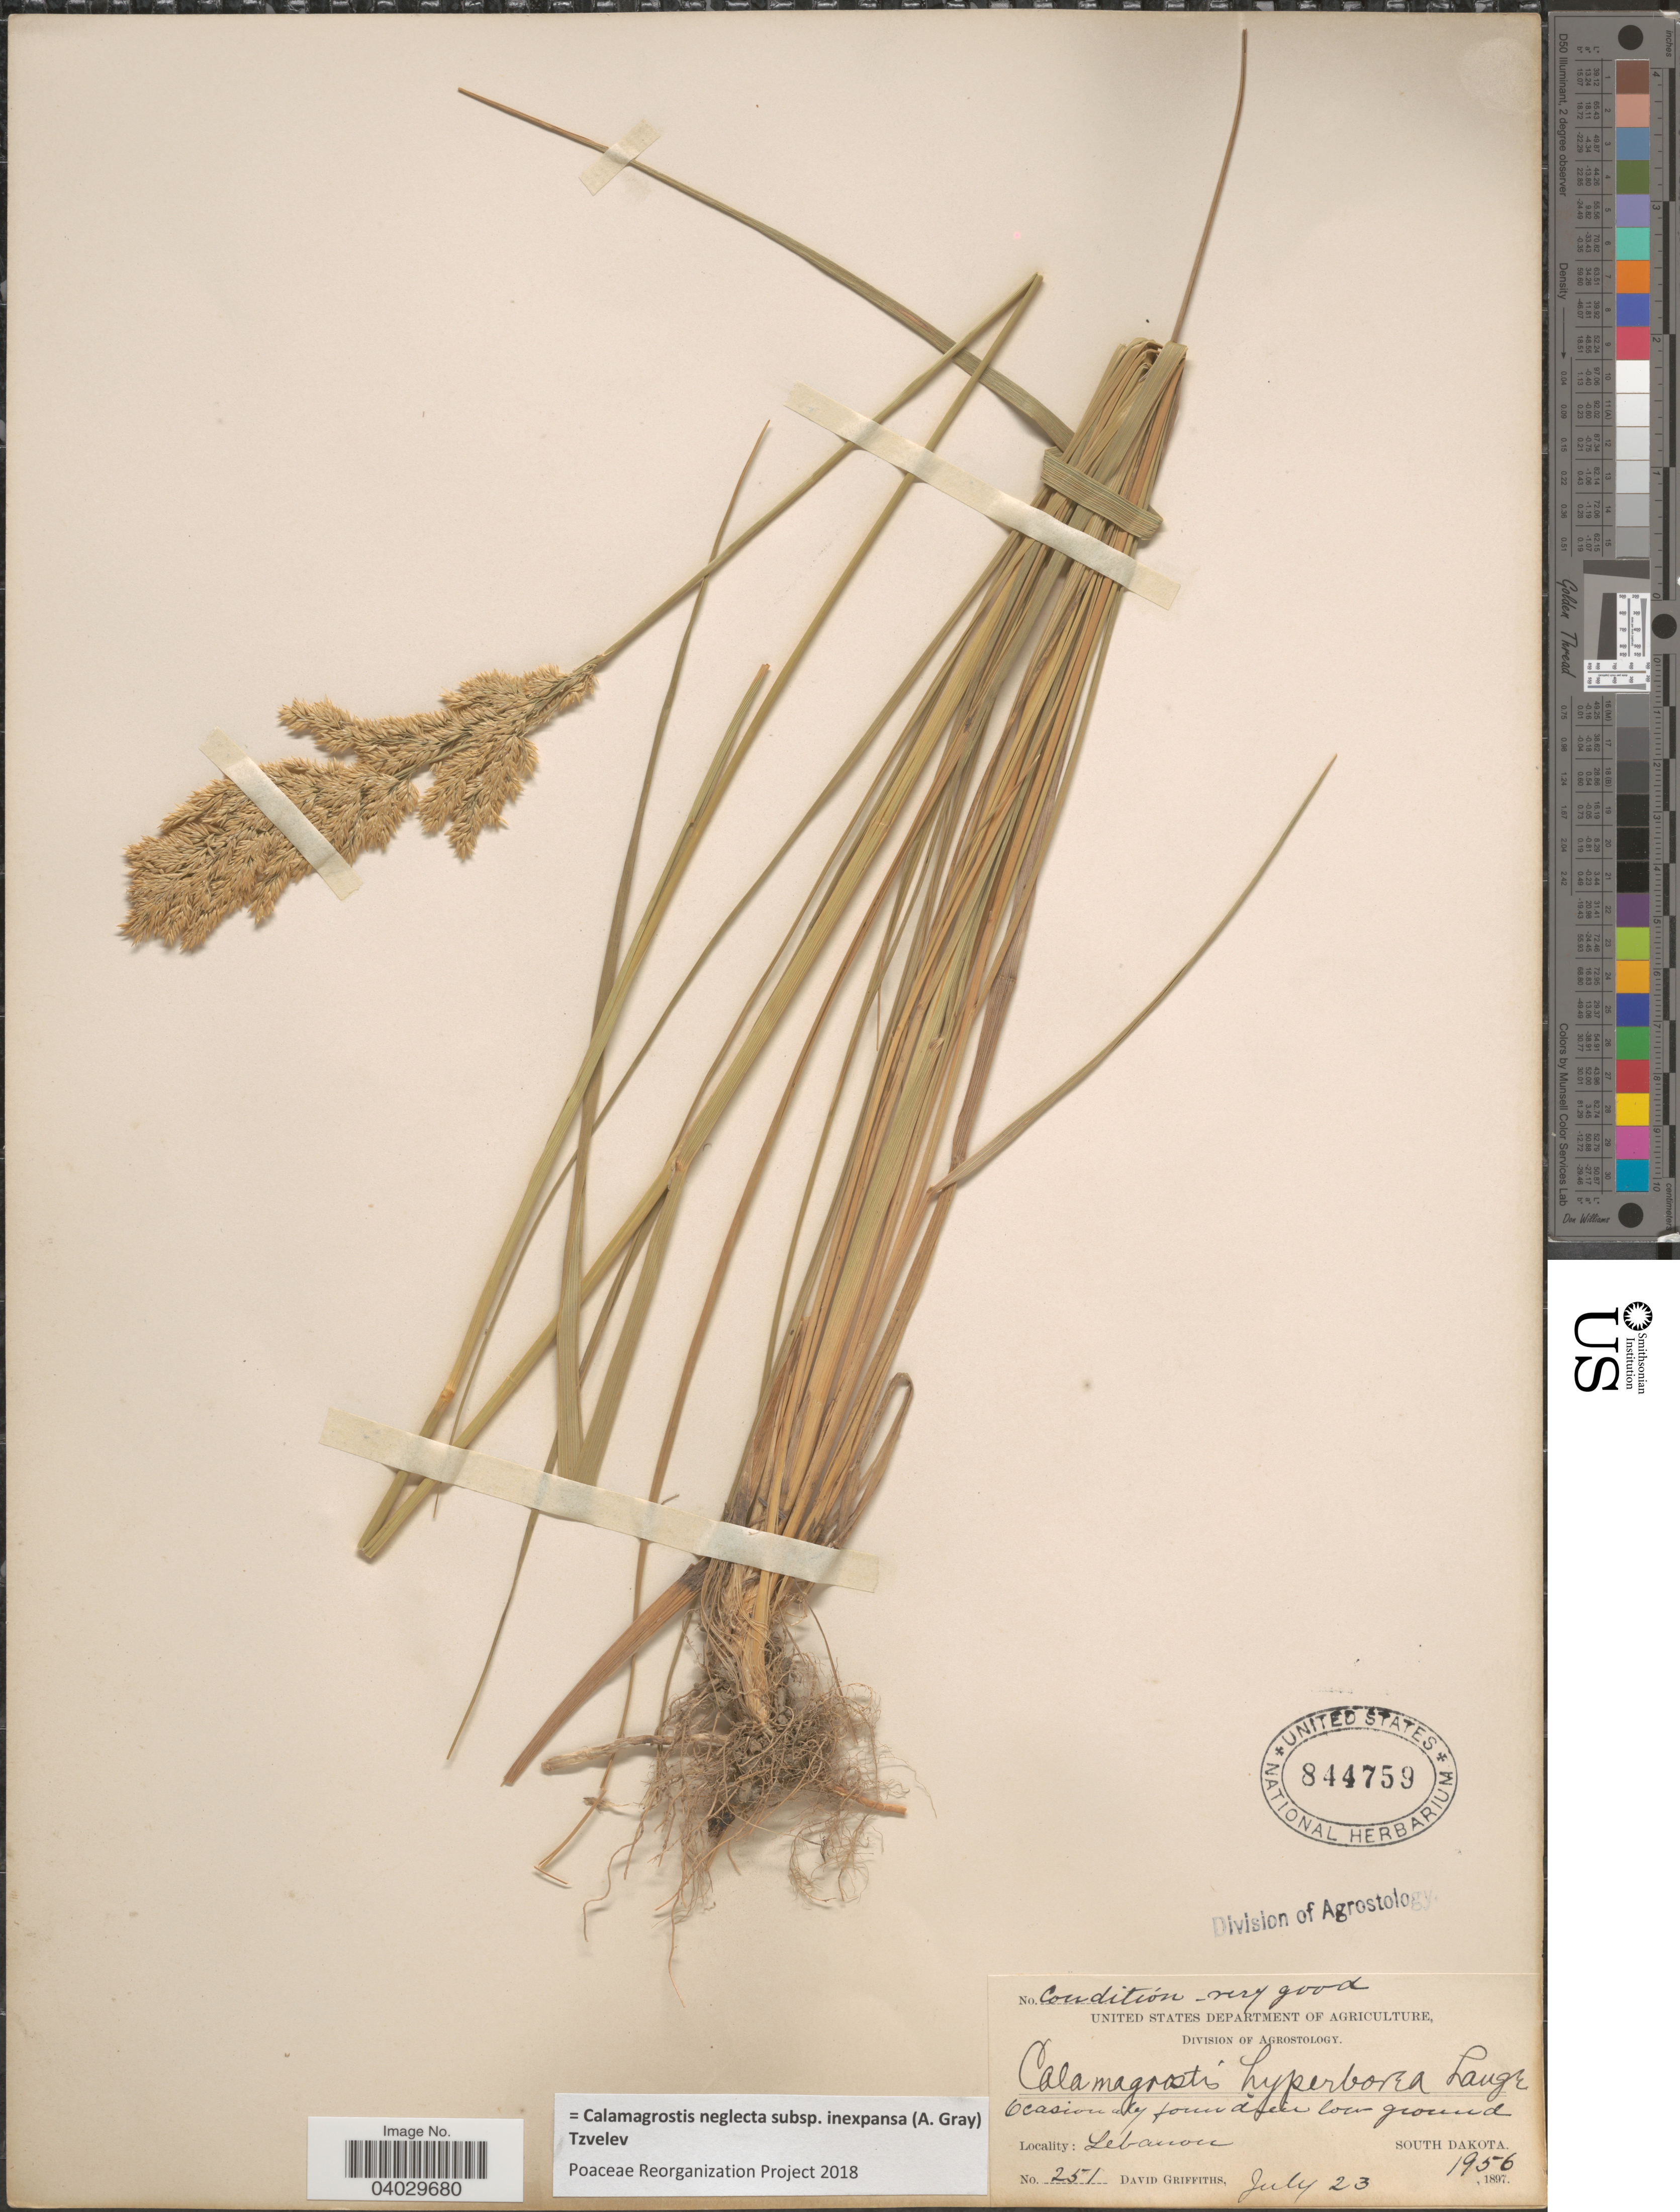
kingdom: Plantae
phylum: Tracheophyta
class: Liliopsida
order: Poales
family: Poaceae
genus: Calamagrostis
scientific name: Calamagrostis neglecta subsp. inexpansa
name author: (A. Gray) Tzvelev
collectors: D. Griffiths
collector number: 251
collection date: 1897-07-23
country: United States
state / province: South Dakota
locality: Lebanon.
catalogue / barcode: US 844759